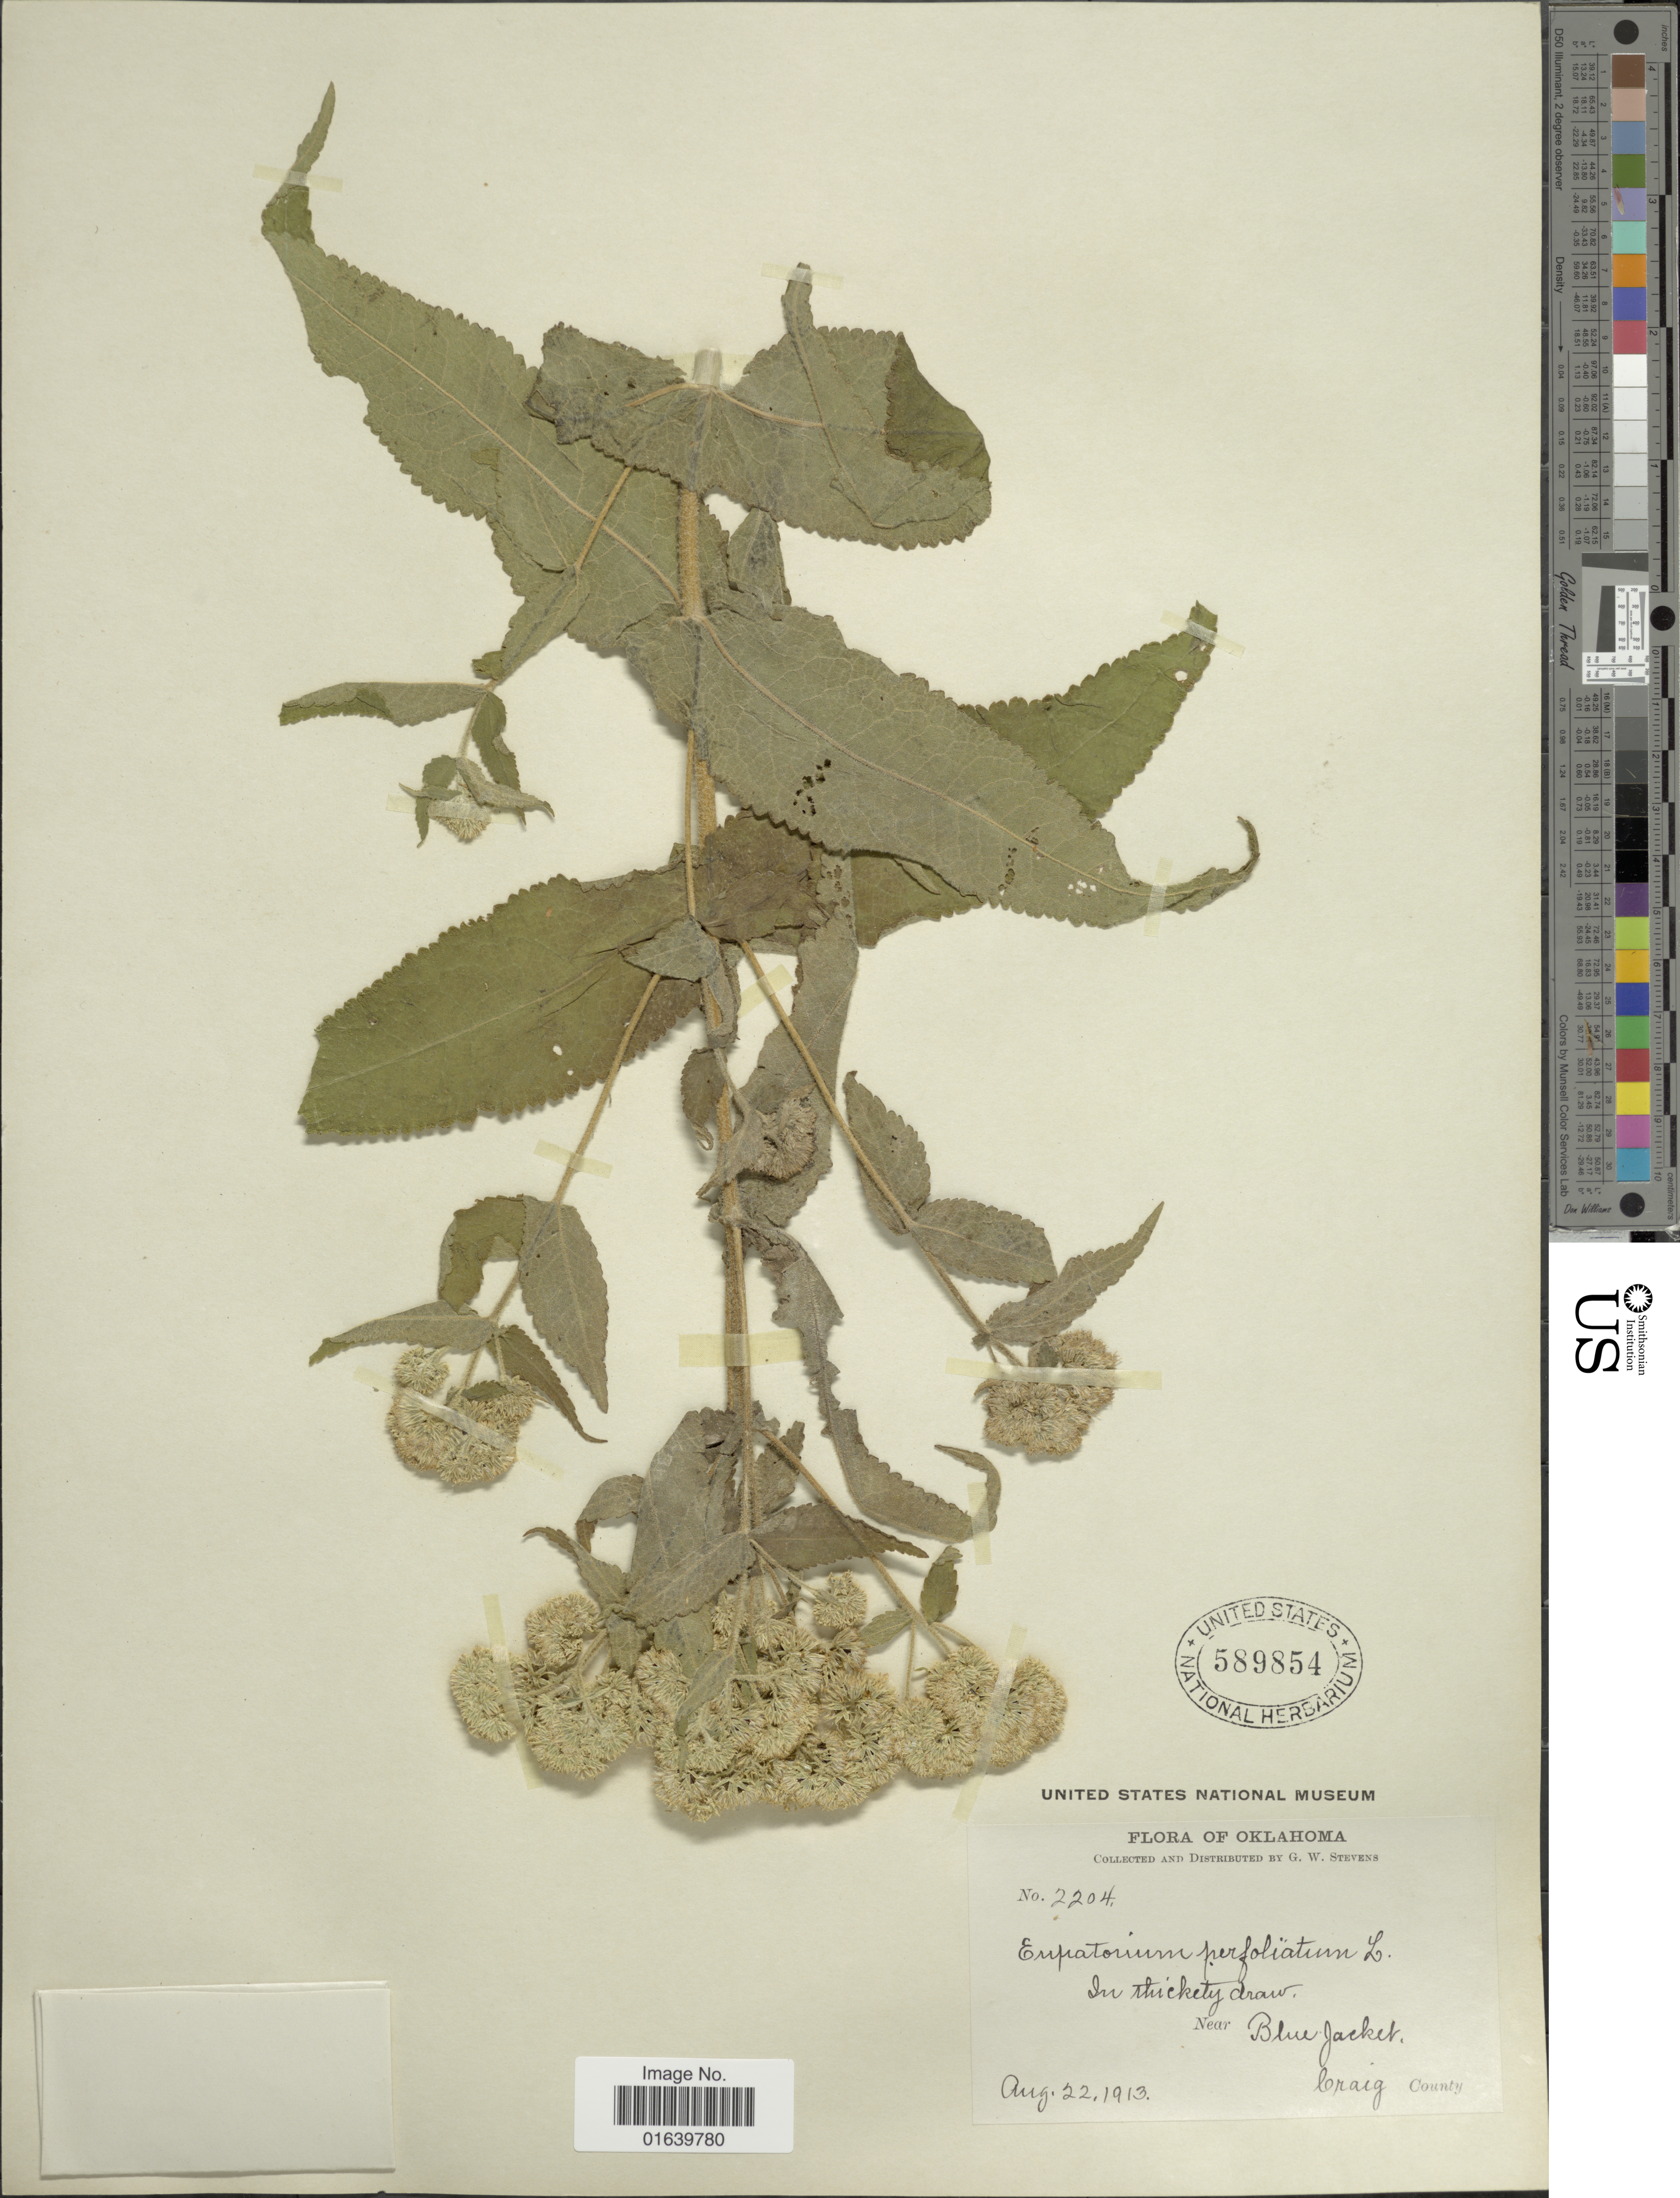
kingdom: Plantae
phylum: Tracheophyta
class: Magnoliopsida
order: Asterales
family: Asteraceae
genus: Eupatorium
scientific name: Eupatorium perfoliatum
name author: L.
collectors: G. W. Stevens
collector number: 2204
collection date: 1913-08-22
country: United States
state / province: Oklahoma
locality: Near Blue Jacket, Craig County.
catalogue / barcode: US 589854